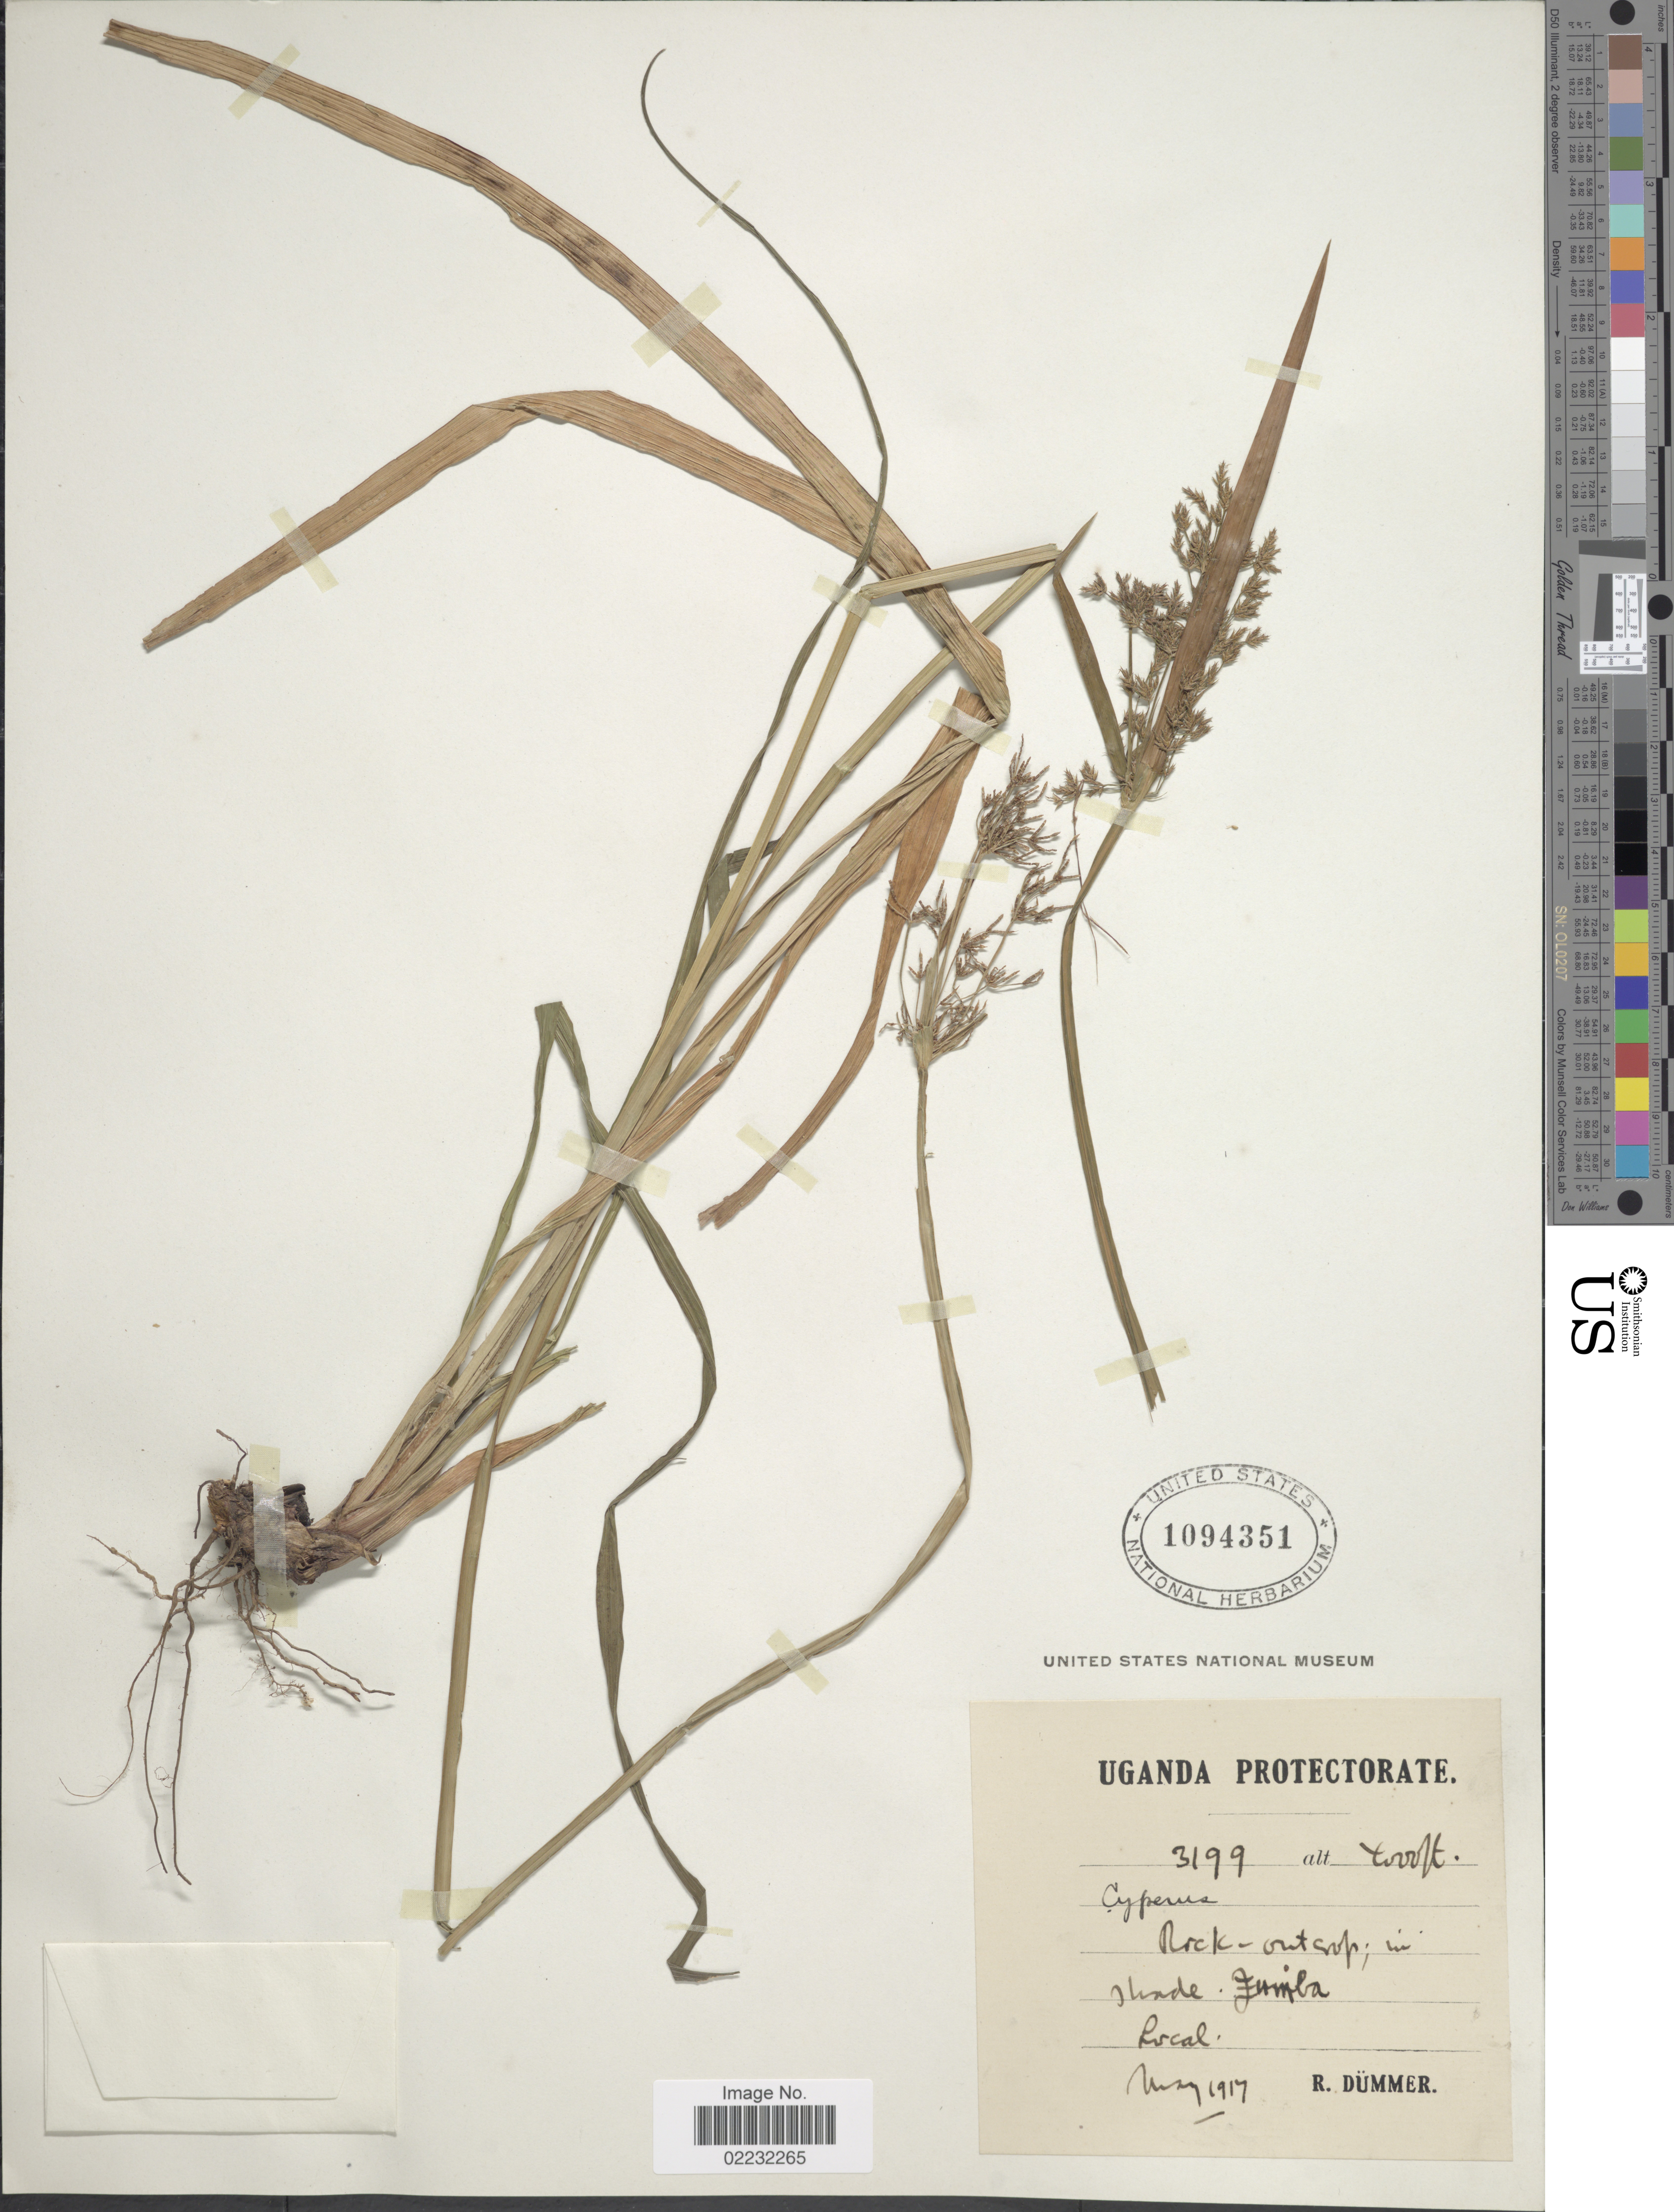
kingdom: Plantae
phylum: Tracheophyta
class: Liliopsida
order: Poales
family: Cyperaceae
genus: Cyperus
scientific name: Cyperus renschii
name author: Boeckeler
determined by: Strong, Mark T., (BOT), Smithsonian Institution - National Museum of Natural History (UNITED STATES)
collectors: R. A. Dümmer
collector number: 3199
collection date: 1917-05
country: Uganda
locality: Rock outcrop, in shade, Zumba, local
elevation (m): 1219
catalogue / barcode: US 1094351